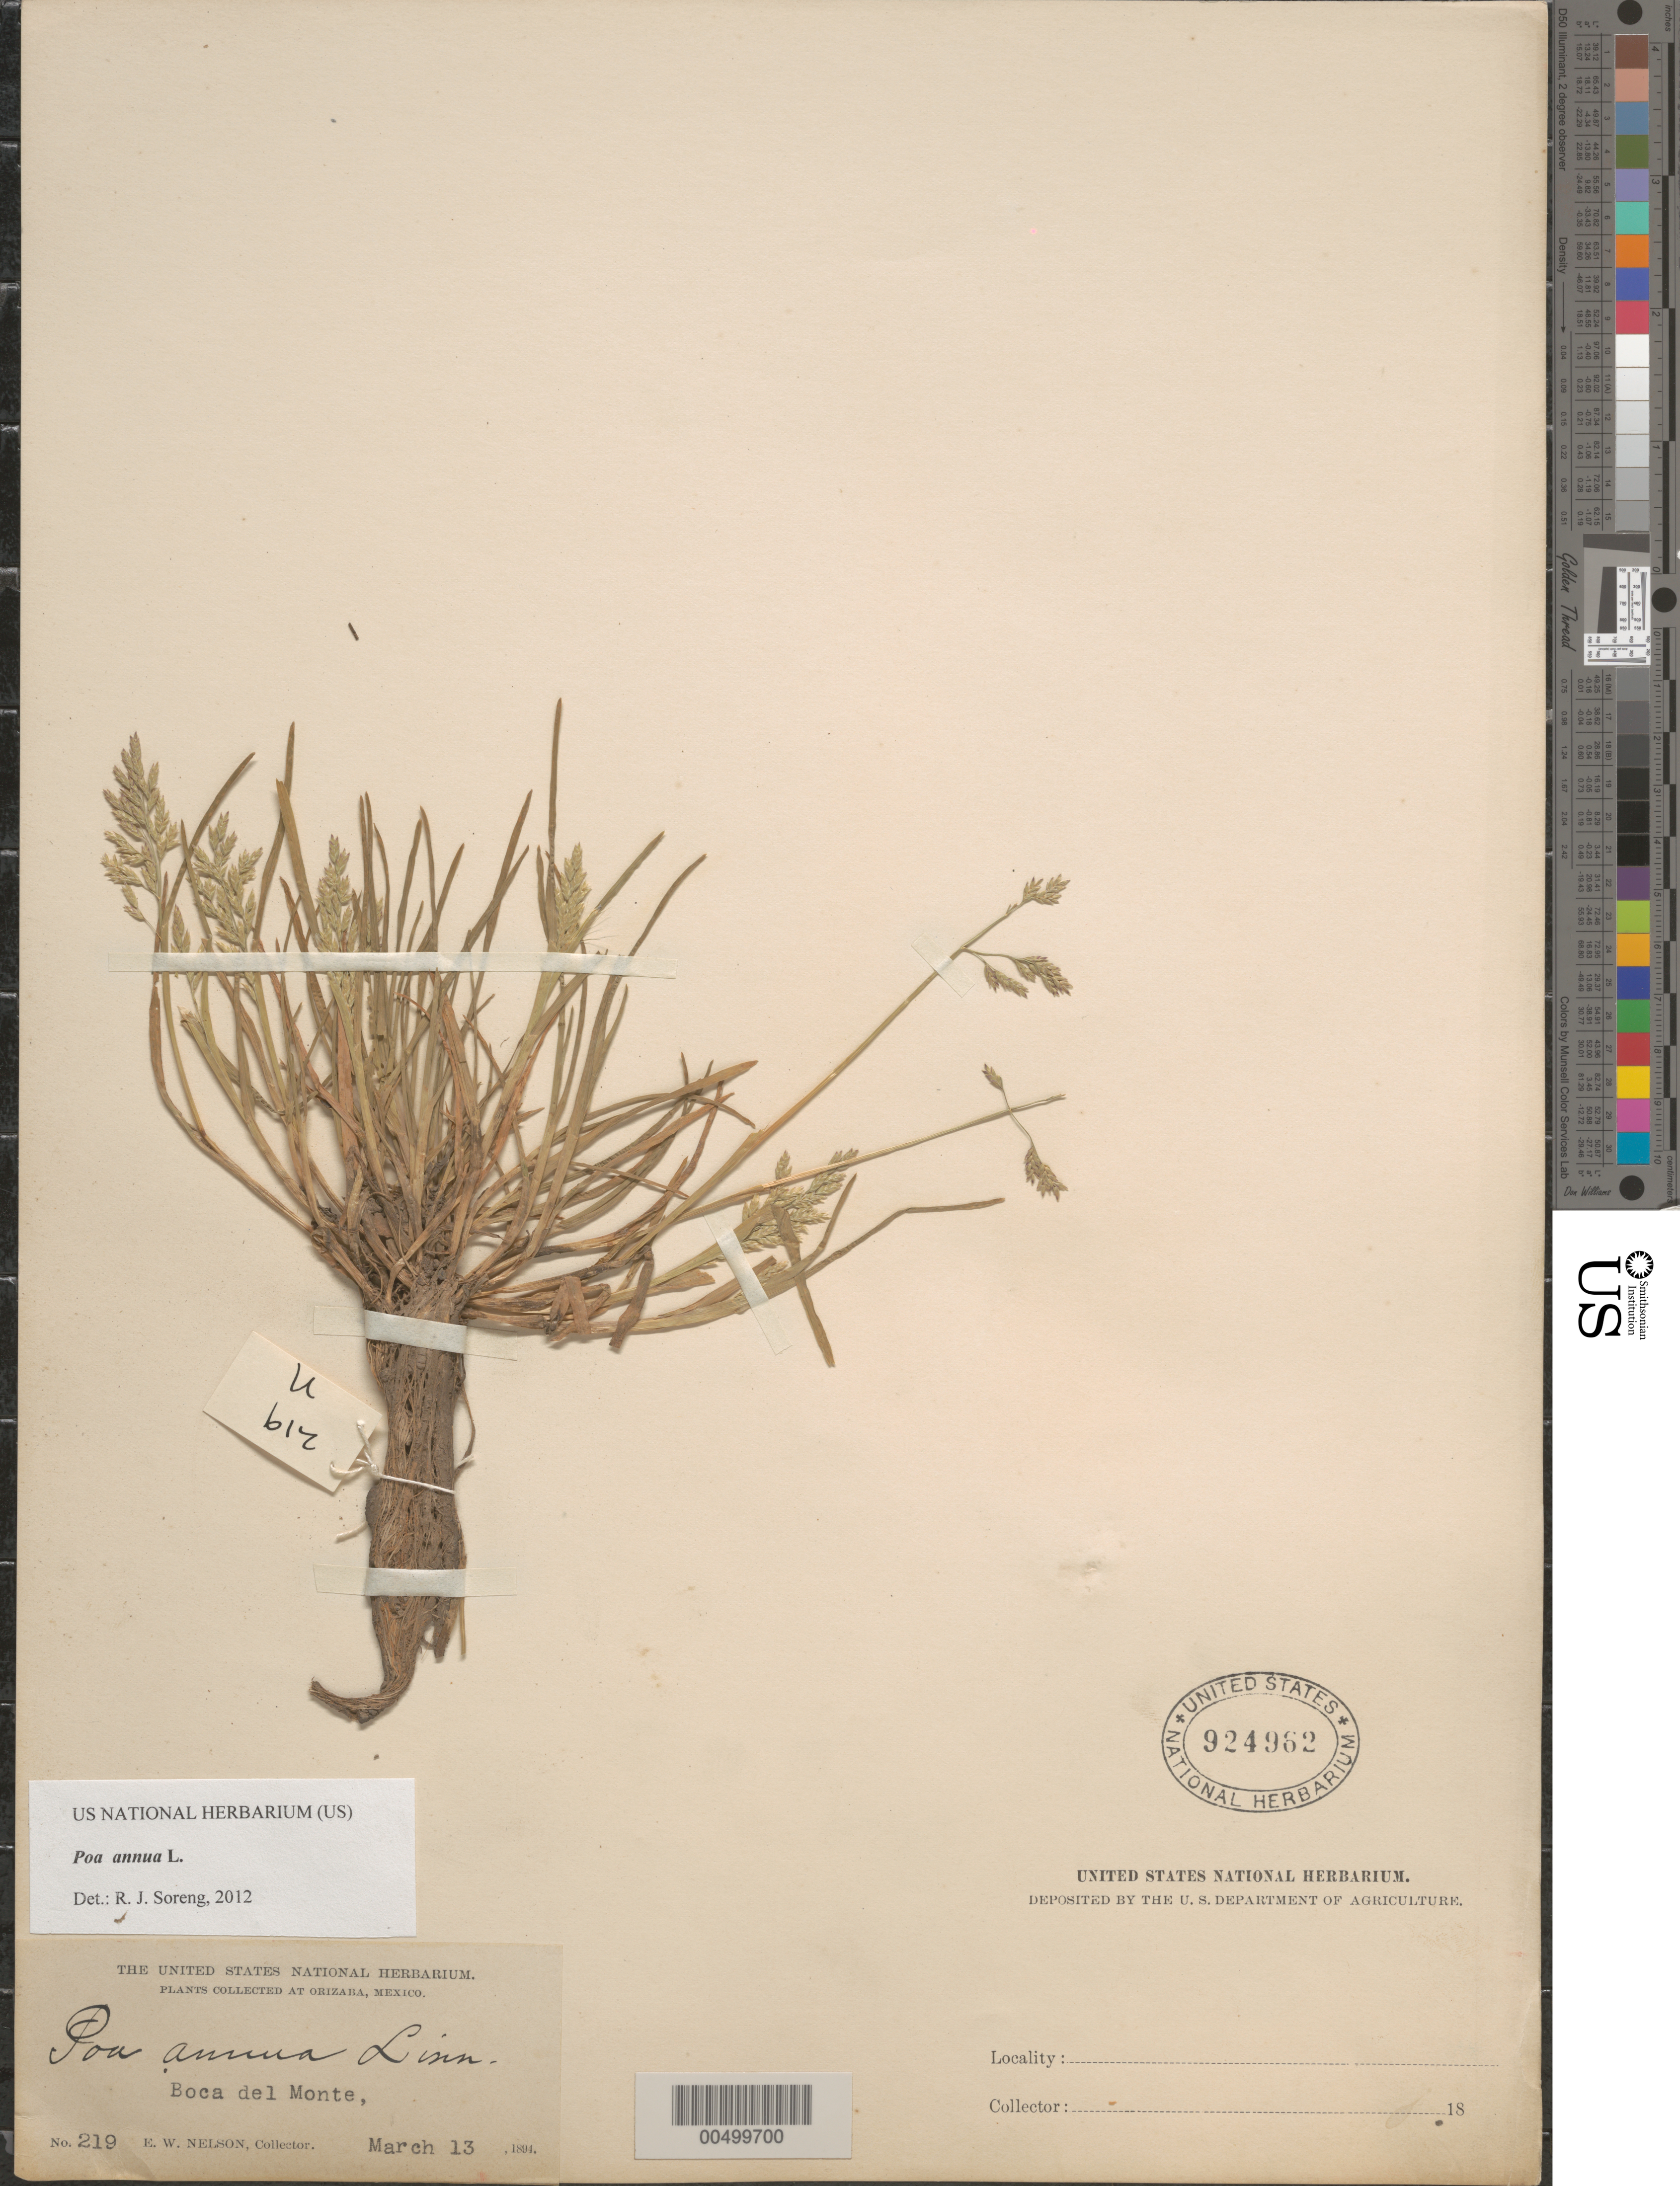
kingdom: Plantae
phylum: Tracheophyta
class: Liliopsida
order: Poales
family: Poaceae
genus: Poa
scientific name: Poa annua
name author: L.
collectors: E. W. Nelson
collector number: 219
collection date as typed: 13 Mar 1894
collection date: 1894-03-13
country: Mexico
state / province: Veracruz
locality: Orizaba, Boca del Monte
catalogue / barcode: US 924962